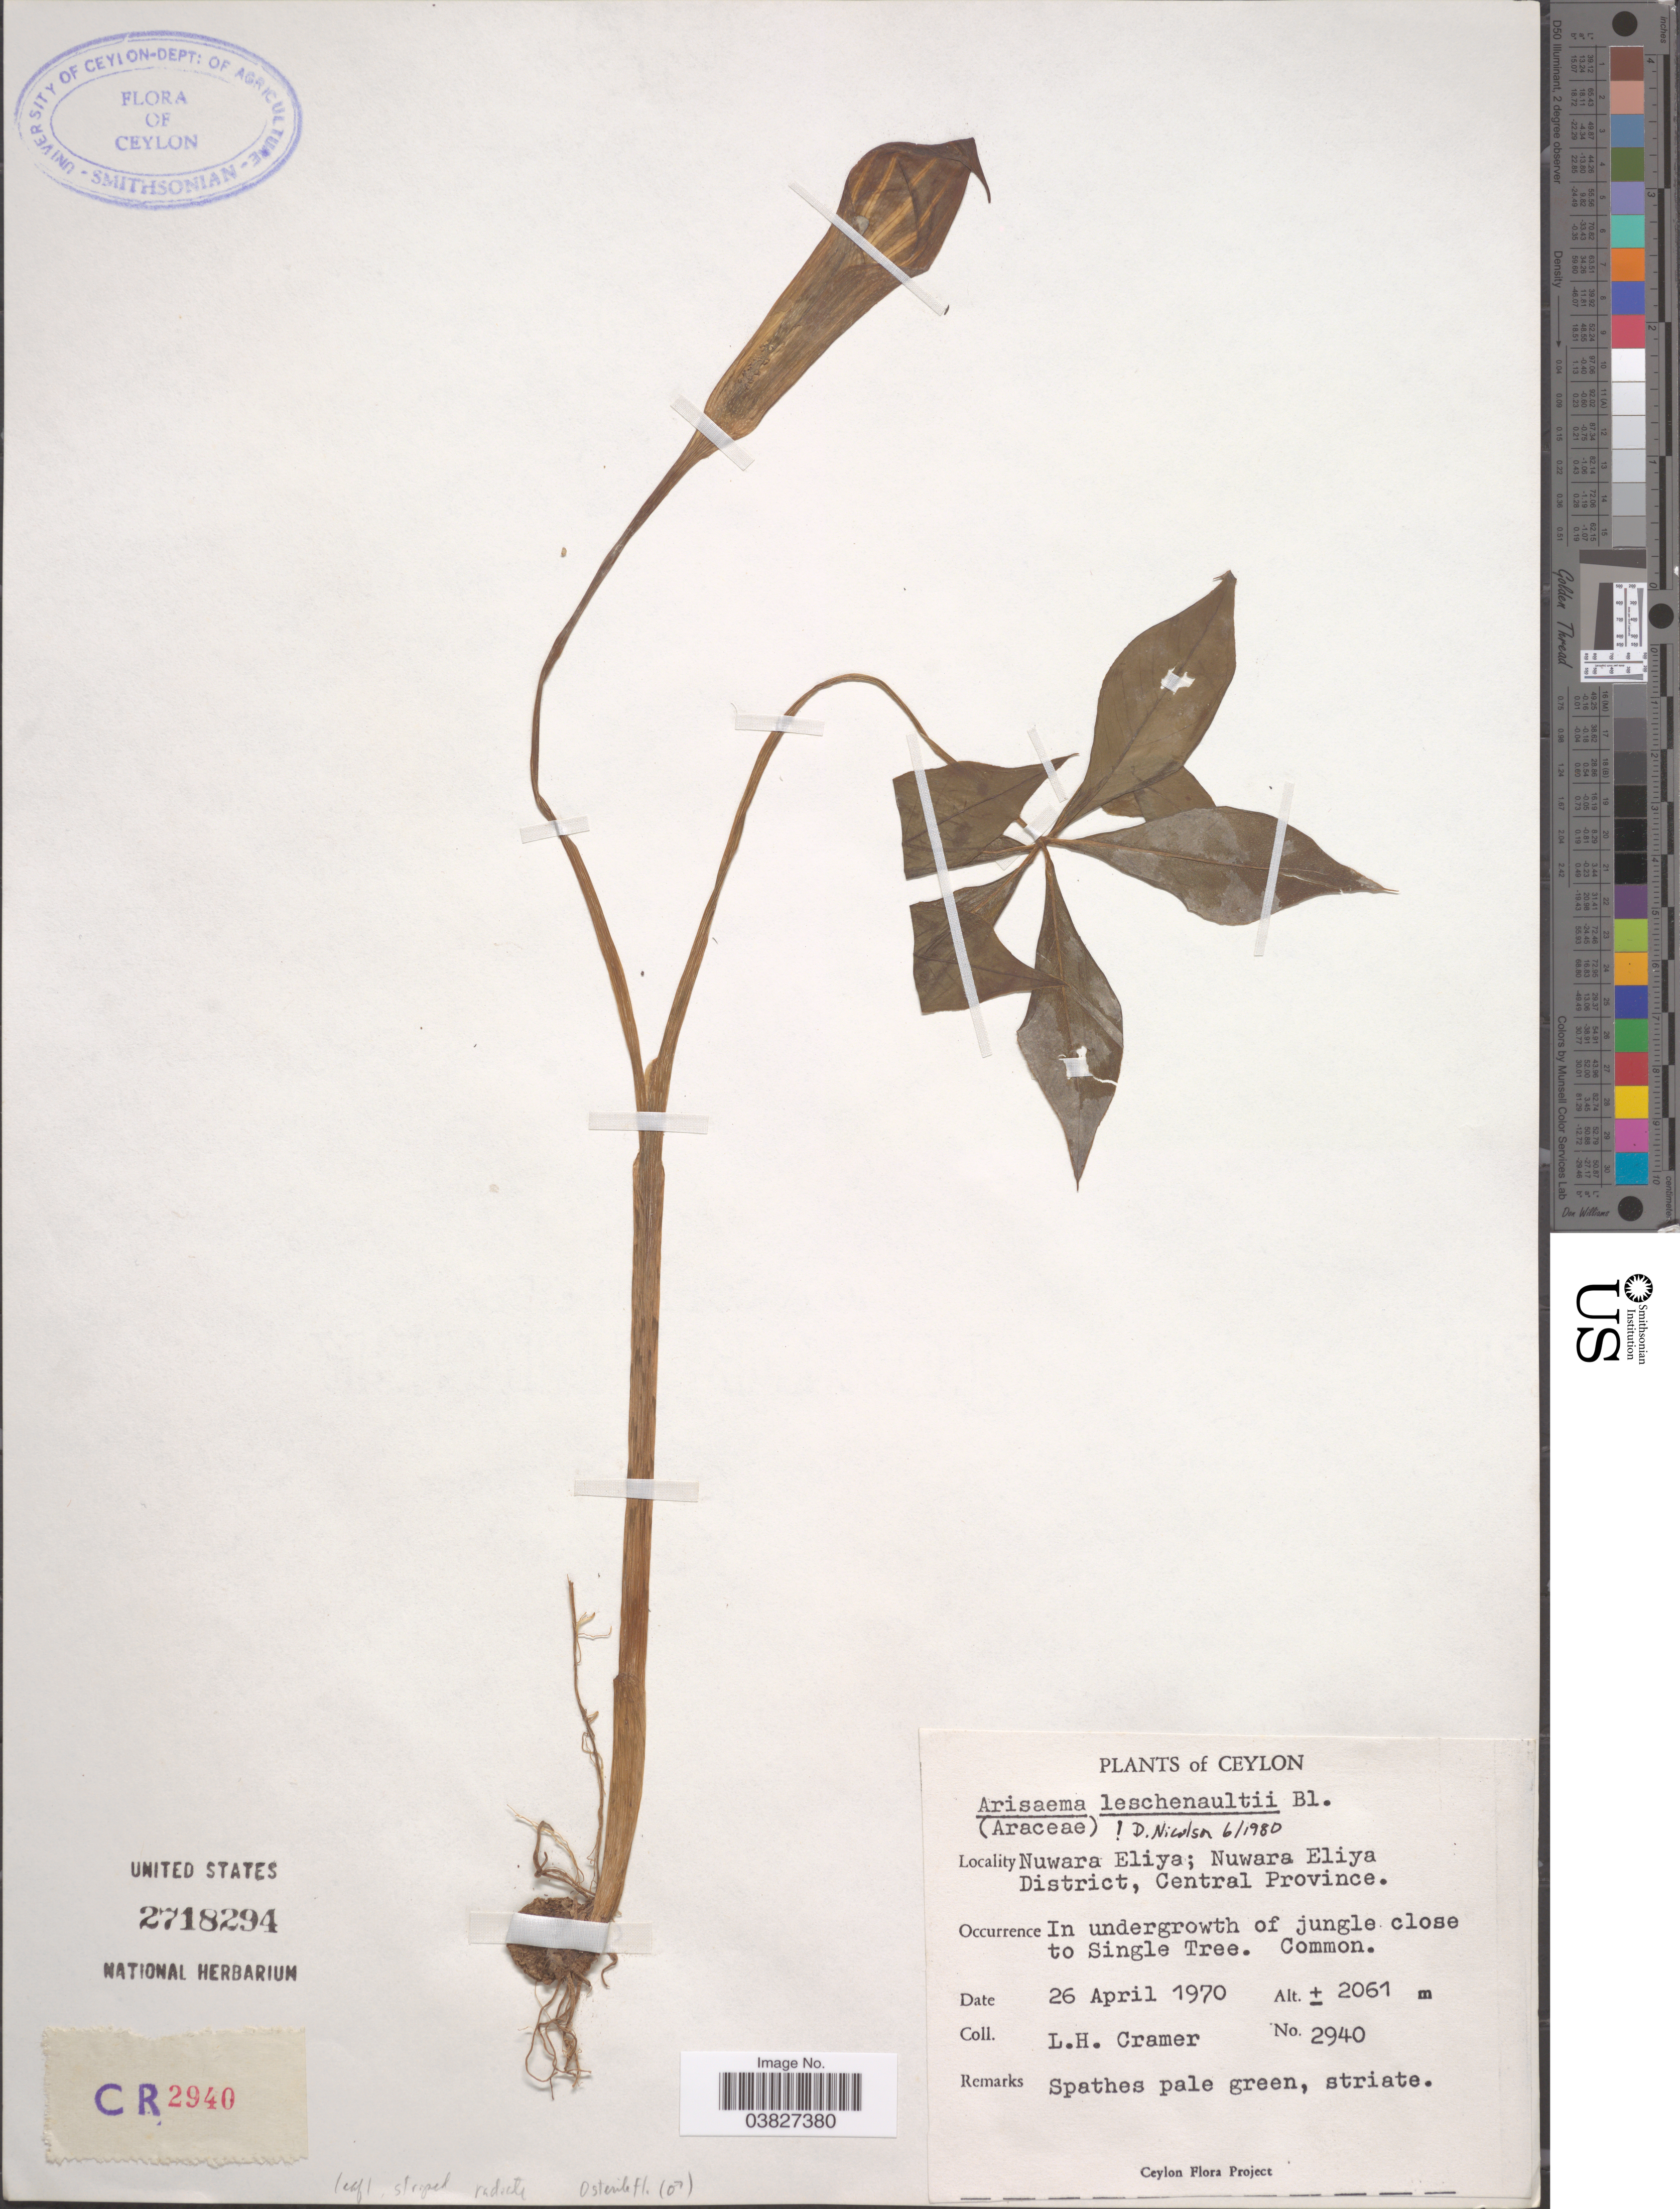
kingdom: Plantae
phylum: Tracheophyta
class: Liliopsida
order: Alismatales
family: Araceae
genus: Arisaema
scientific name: Arisaema leschenaultii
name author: Blume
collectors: L. H. Cramer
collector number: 2940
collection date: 1970-04-26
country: Sri Lanka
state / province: Central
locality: Ceylon. Nuwara Eliya; Nuwara Eliya District, Central Province.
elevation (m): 2061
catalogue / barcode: US 2718294